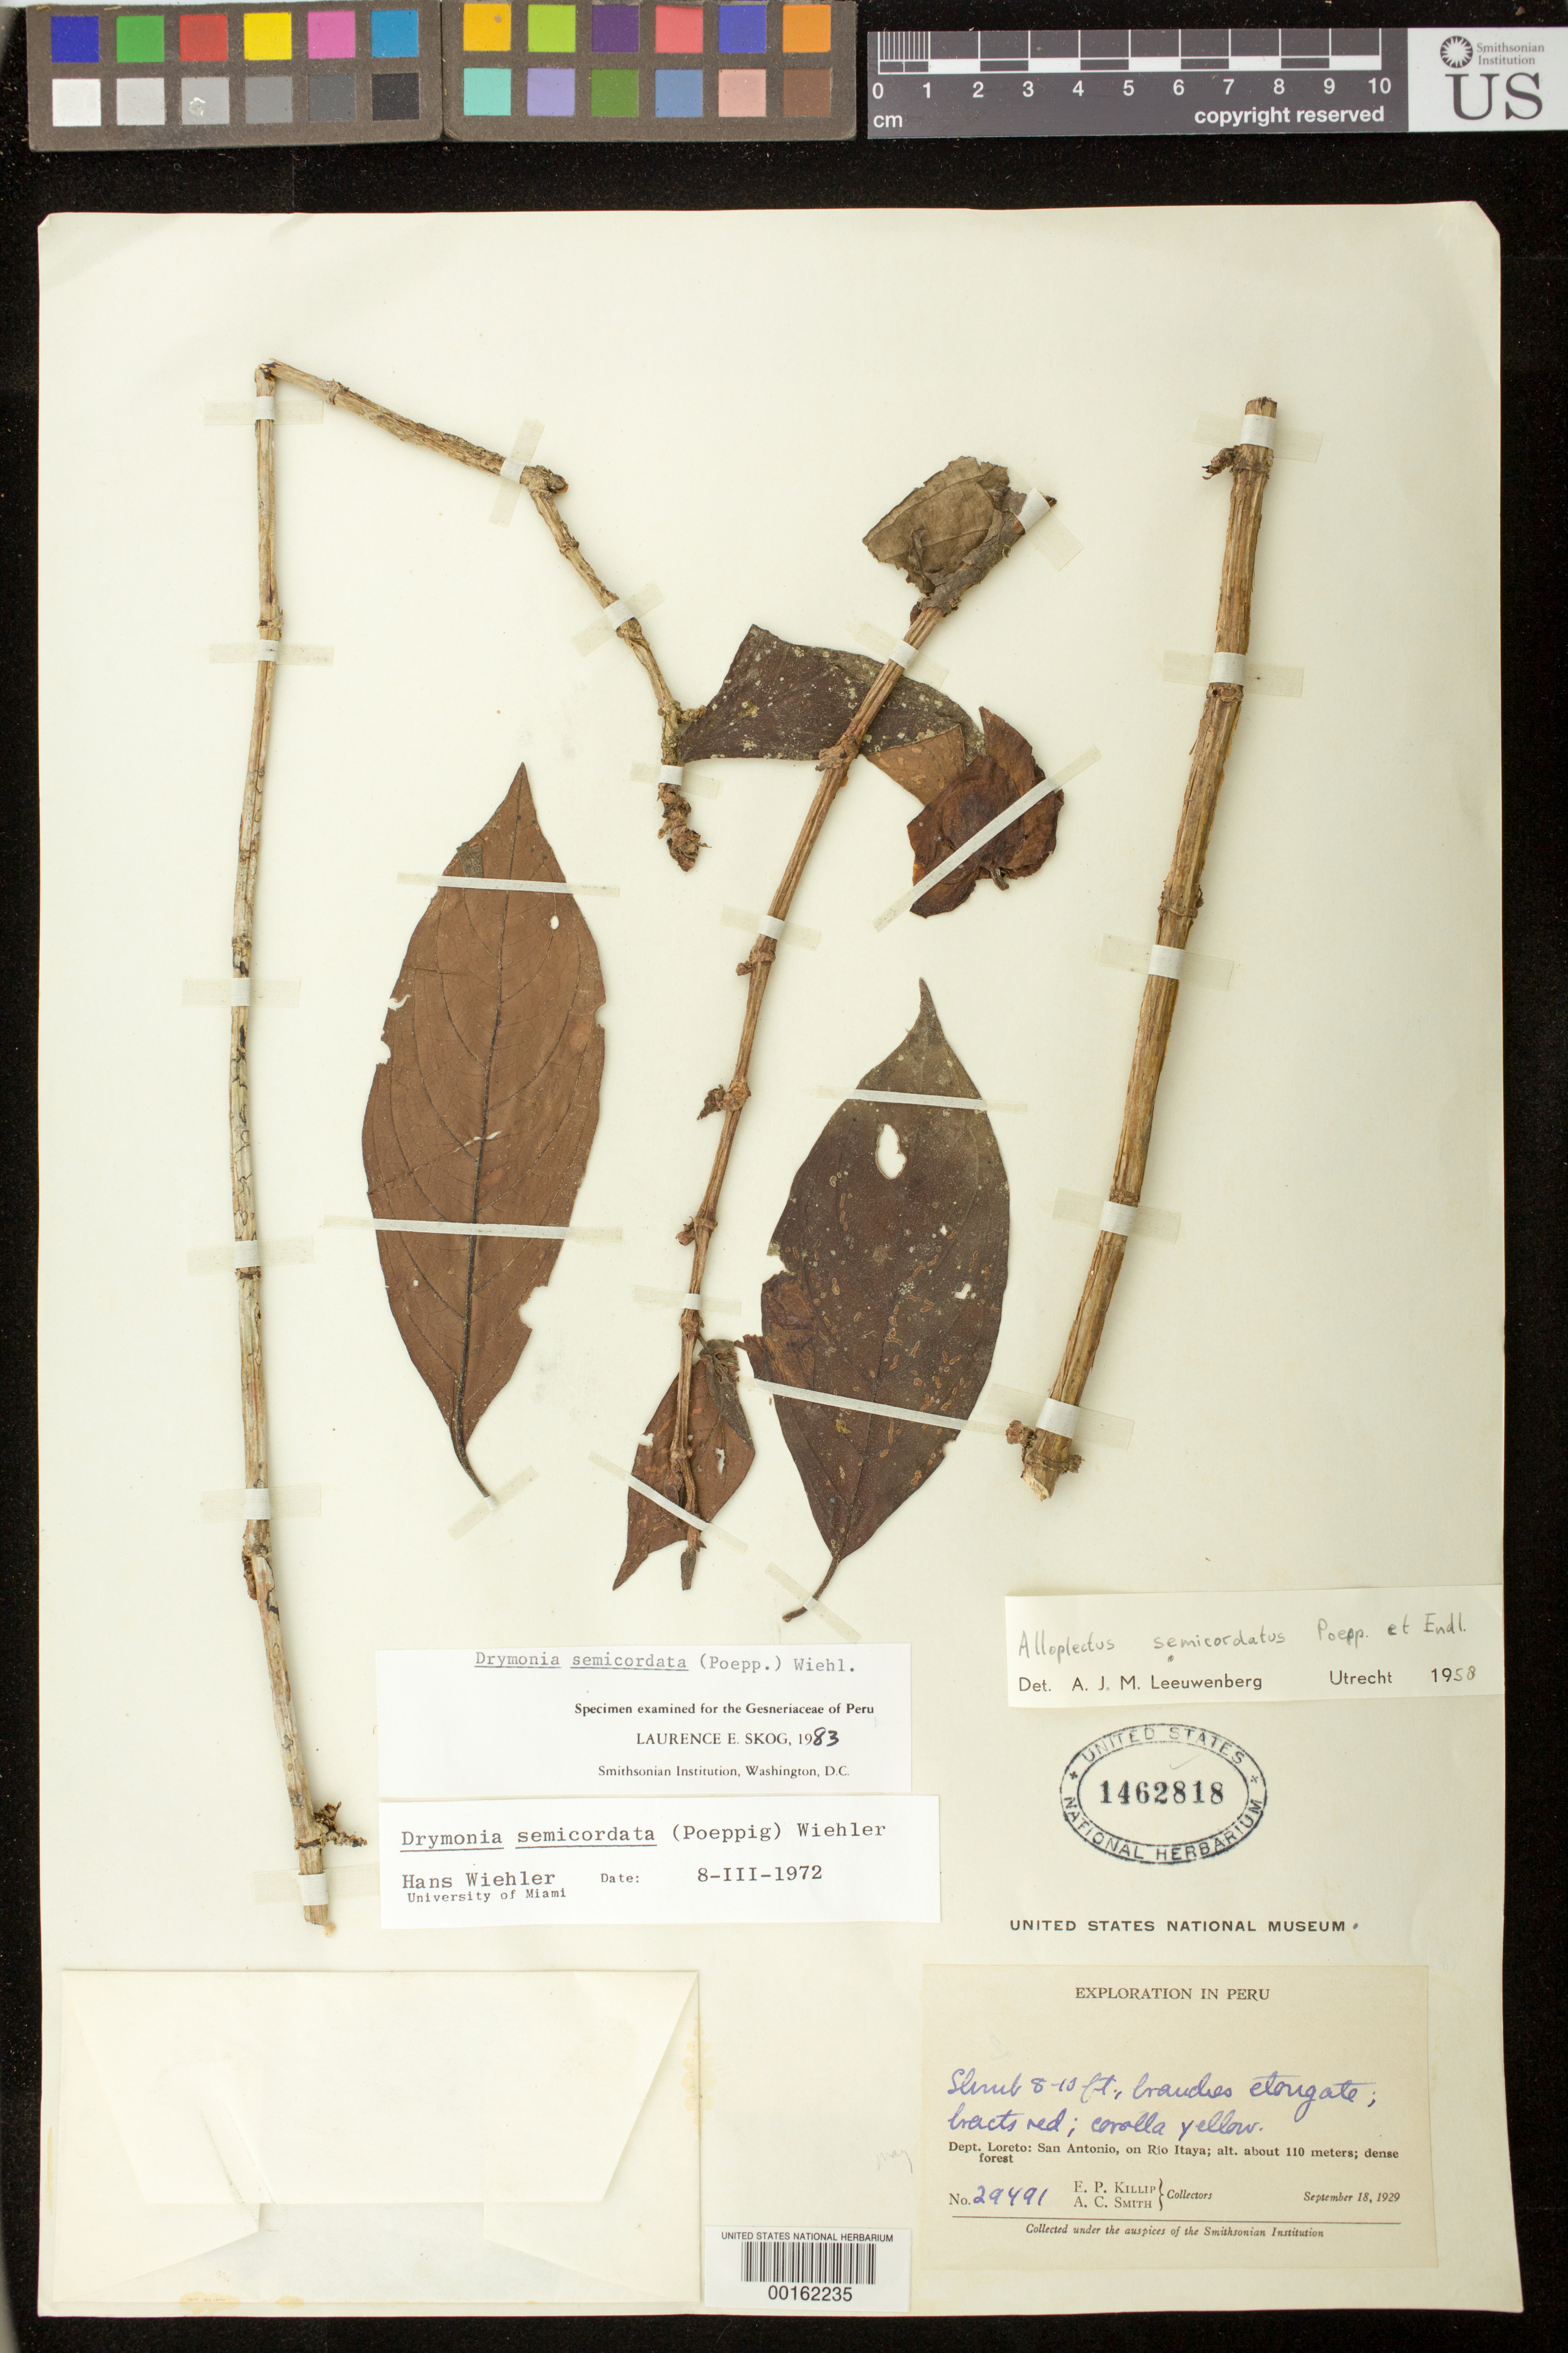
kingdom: Plantae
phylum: Tracheophyta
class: Magnoliopsida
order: Lamiales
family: Gesneriaceae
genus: Drymonia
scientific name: Drymonia semicordata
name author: (Poepp.) Wiehler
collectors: E. P. Killip & A. C. Smith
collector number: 29491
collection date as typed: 18 Sep 1929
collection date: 1929-09-18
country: Peru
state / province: Loreto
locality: San Antonio, on Rio Itaya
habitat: Dense forest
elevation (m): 110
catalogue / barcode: US 1462818